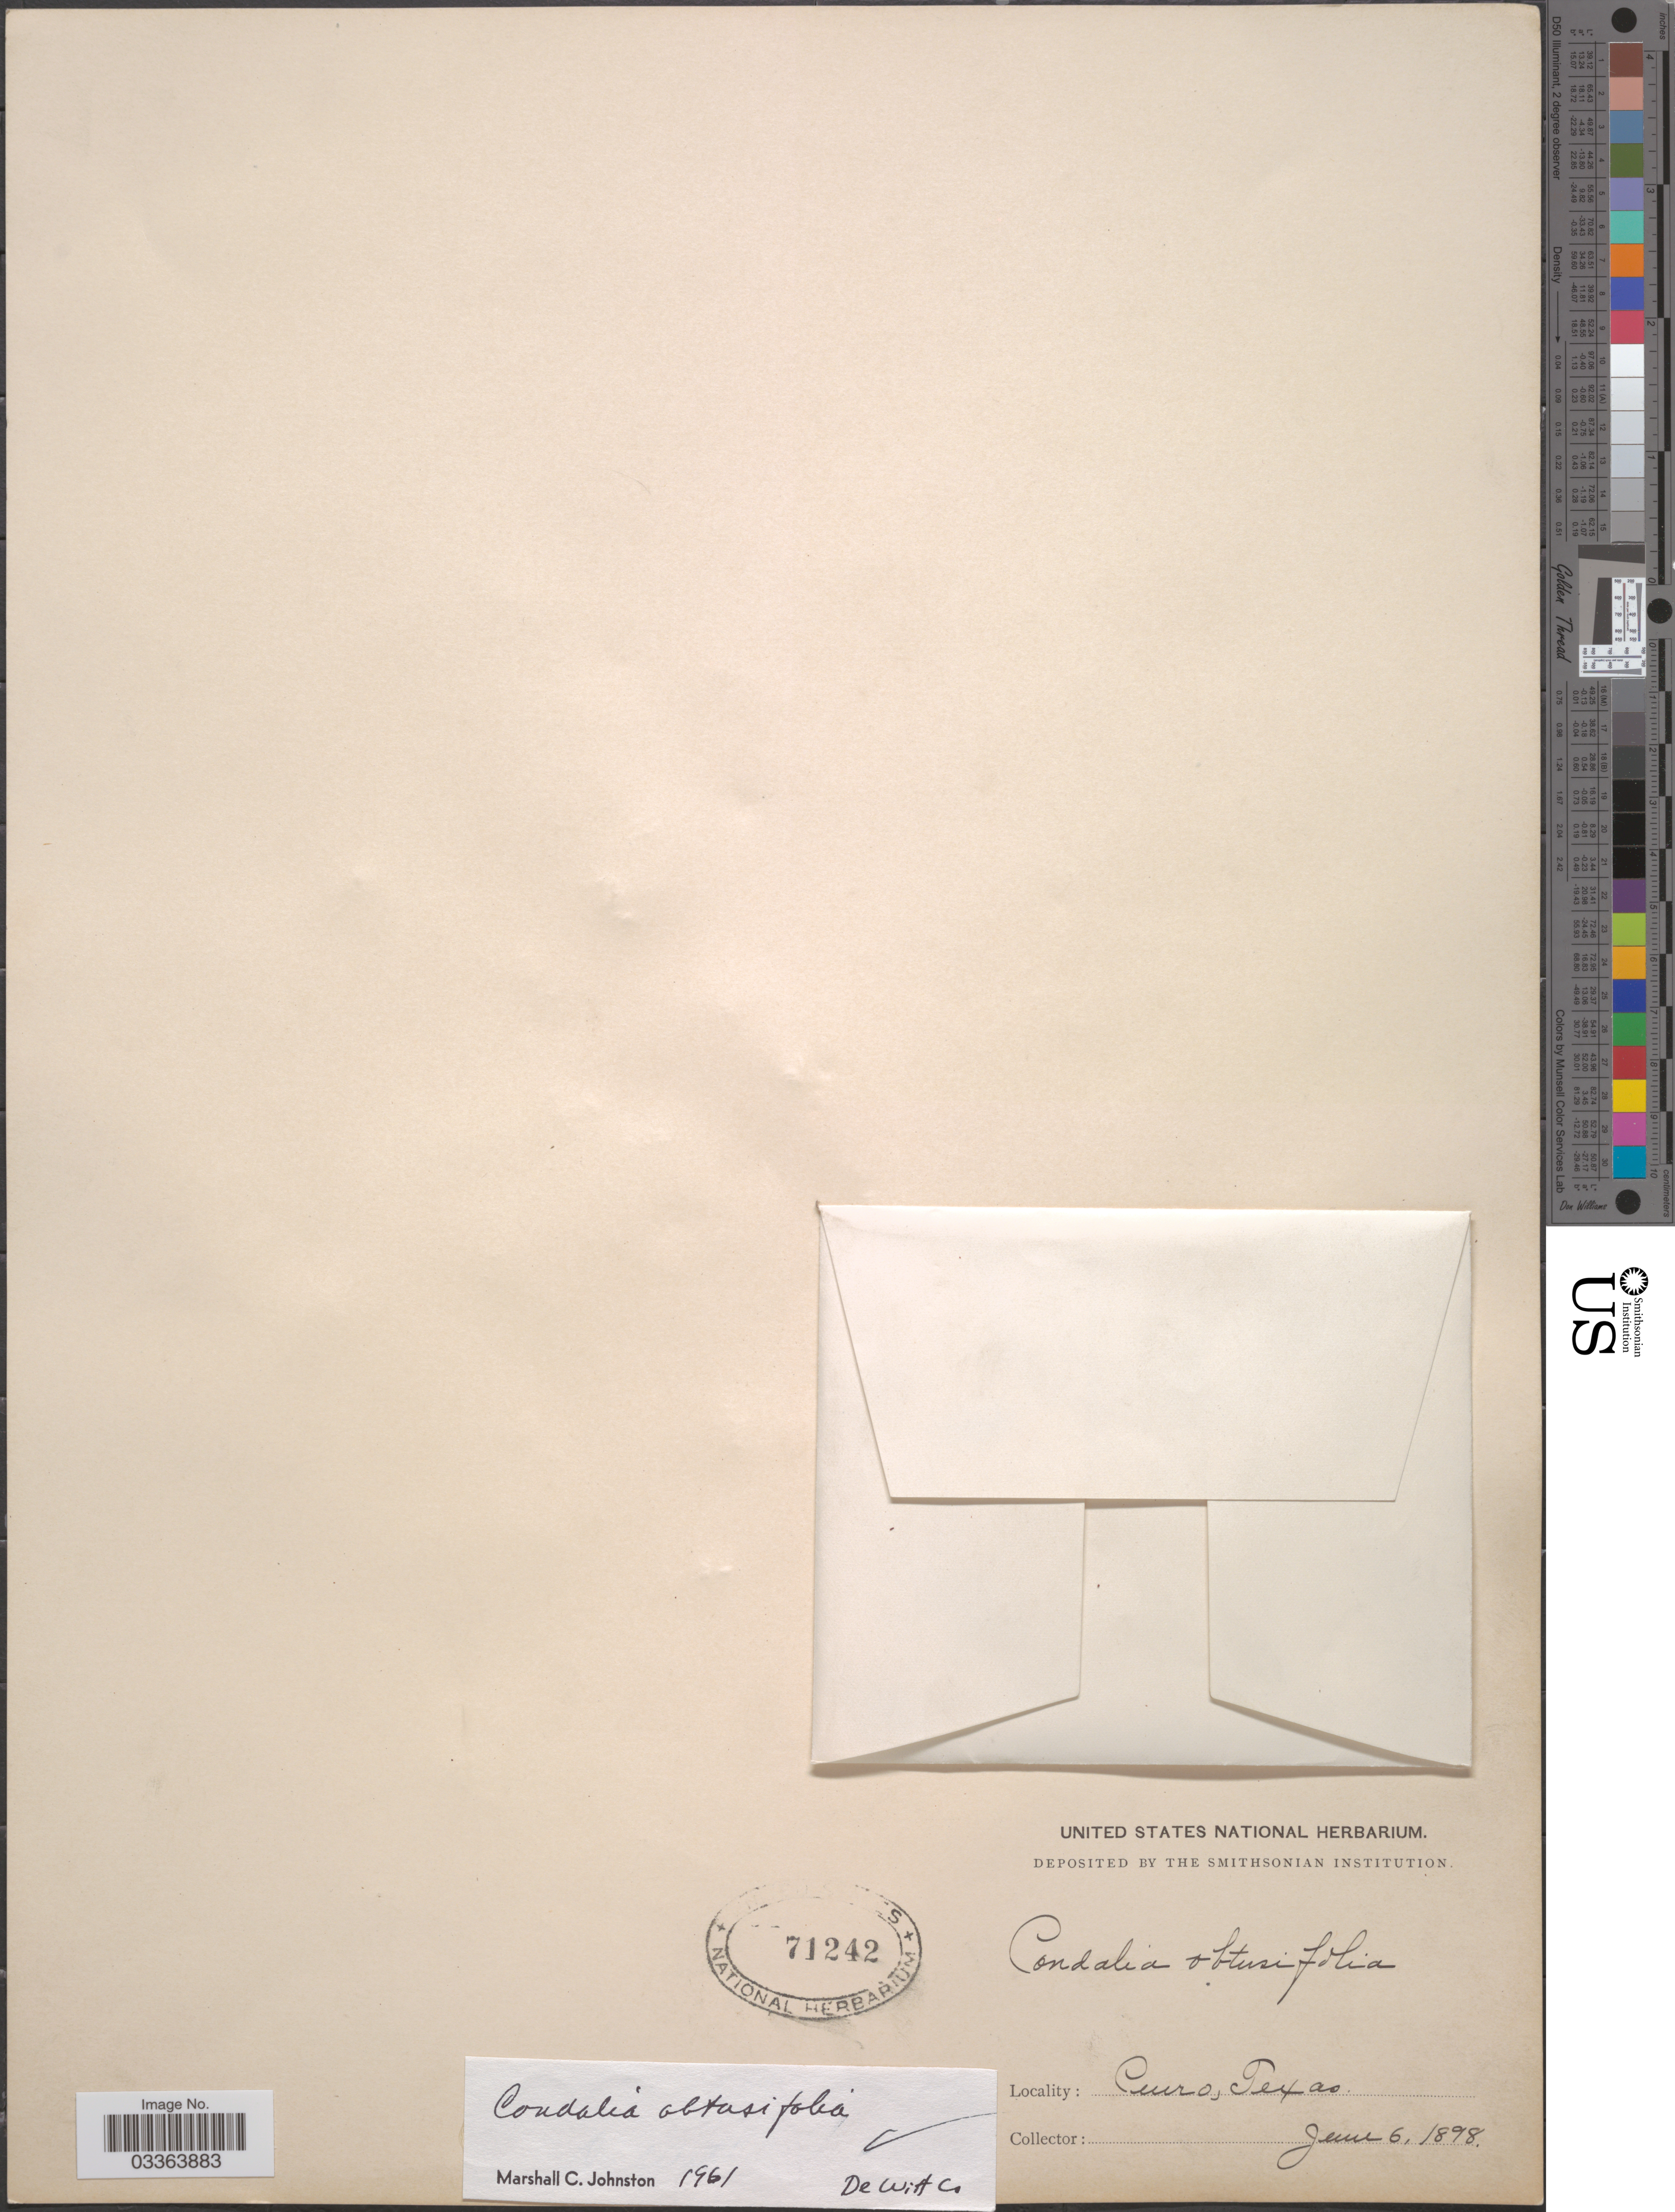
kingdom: Plantae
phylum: Tracheophyta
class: Magnoliopsida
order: Rosales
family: Rhamnaceae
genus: Sarcomphalus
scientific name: Sarcomphalus obtusifolius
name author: (Hook. ex Torr. & A. Gray) Hauenschild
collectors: ex herb. United States National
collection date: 1898-06-06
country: United States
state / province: Texas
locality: Curo.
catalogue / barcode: US 71242